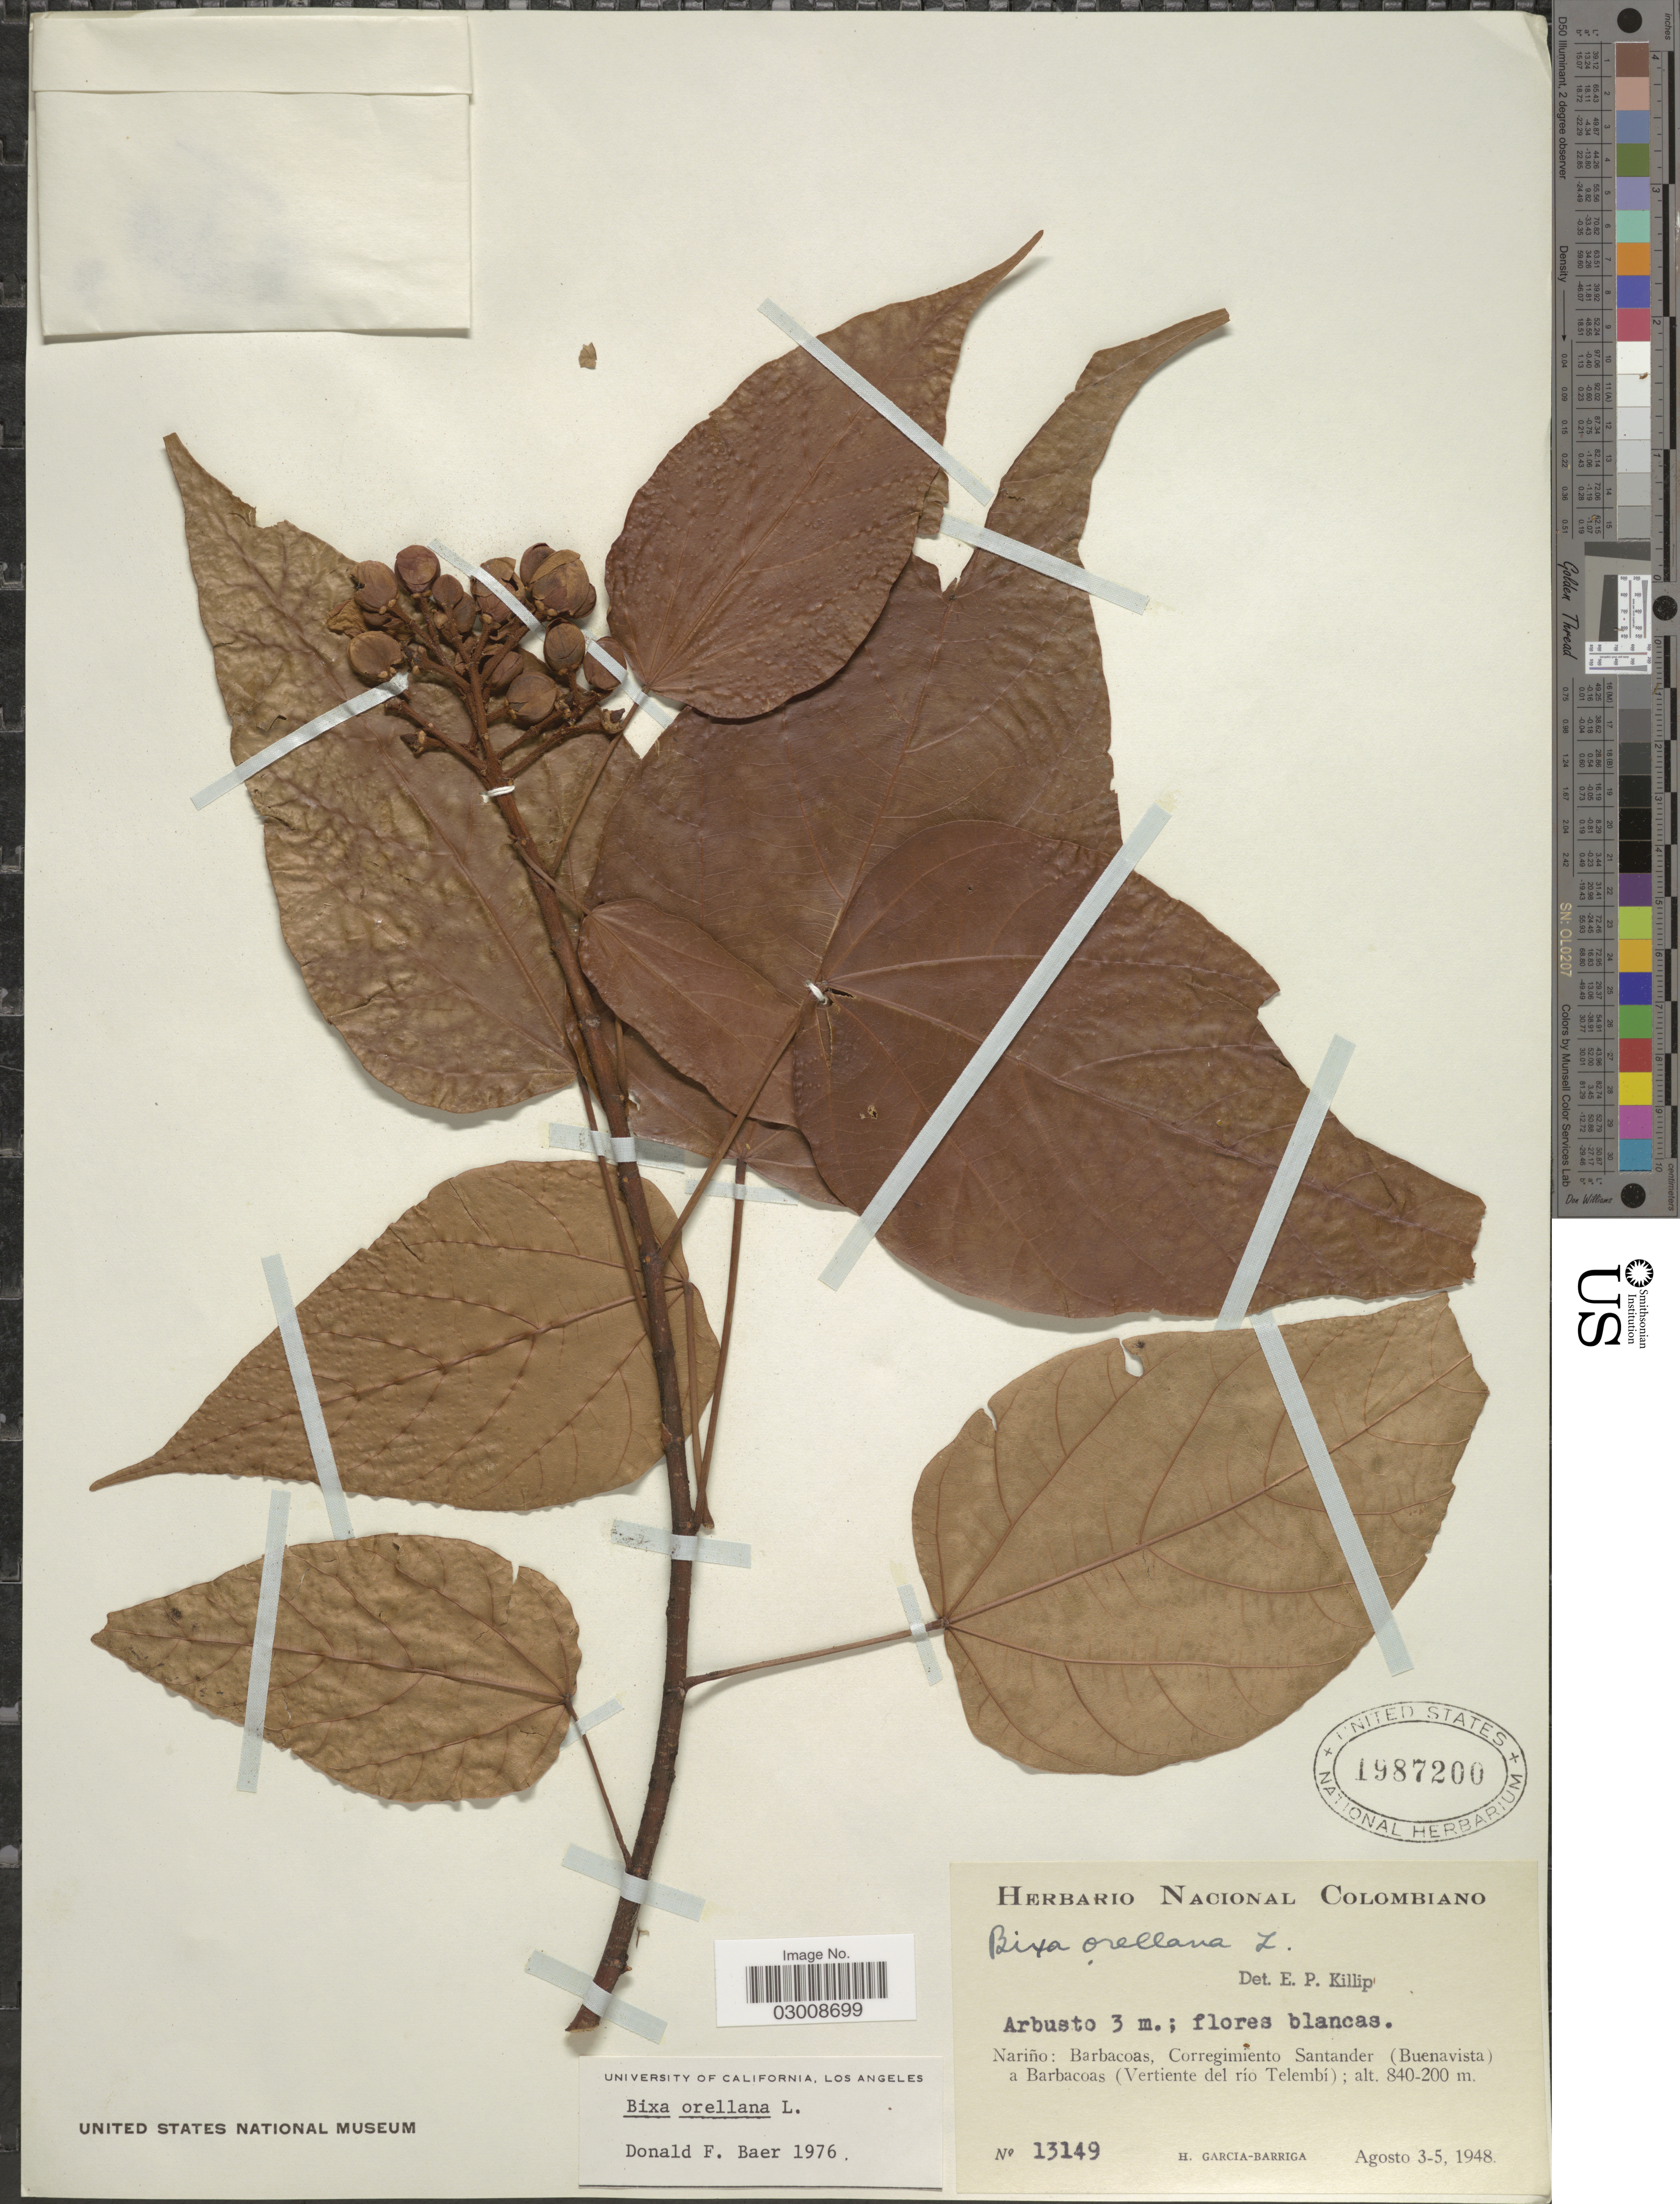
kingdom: Plantae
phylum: Tracheophyta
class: Magnoliopsida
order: Malvales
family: Bixaceae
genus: Bixa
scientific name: Bixa orellana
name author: L.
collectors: H. García Barriga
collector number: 13149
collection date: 1948-08-03/1948-08-05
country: Colombia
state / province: Nariño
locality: Barbacoas, Corregimiento Santander (Buenavista) a Barbacoas (Vertiente del río Telembí).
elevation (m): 200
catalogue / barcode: US 1987200